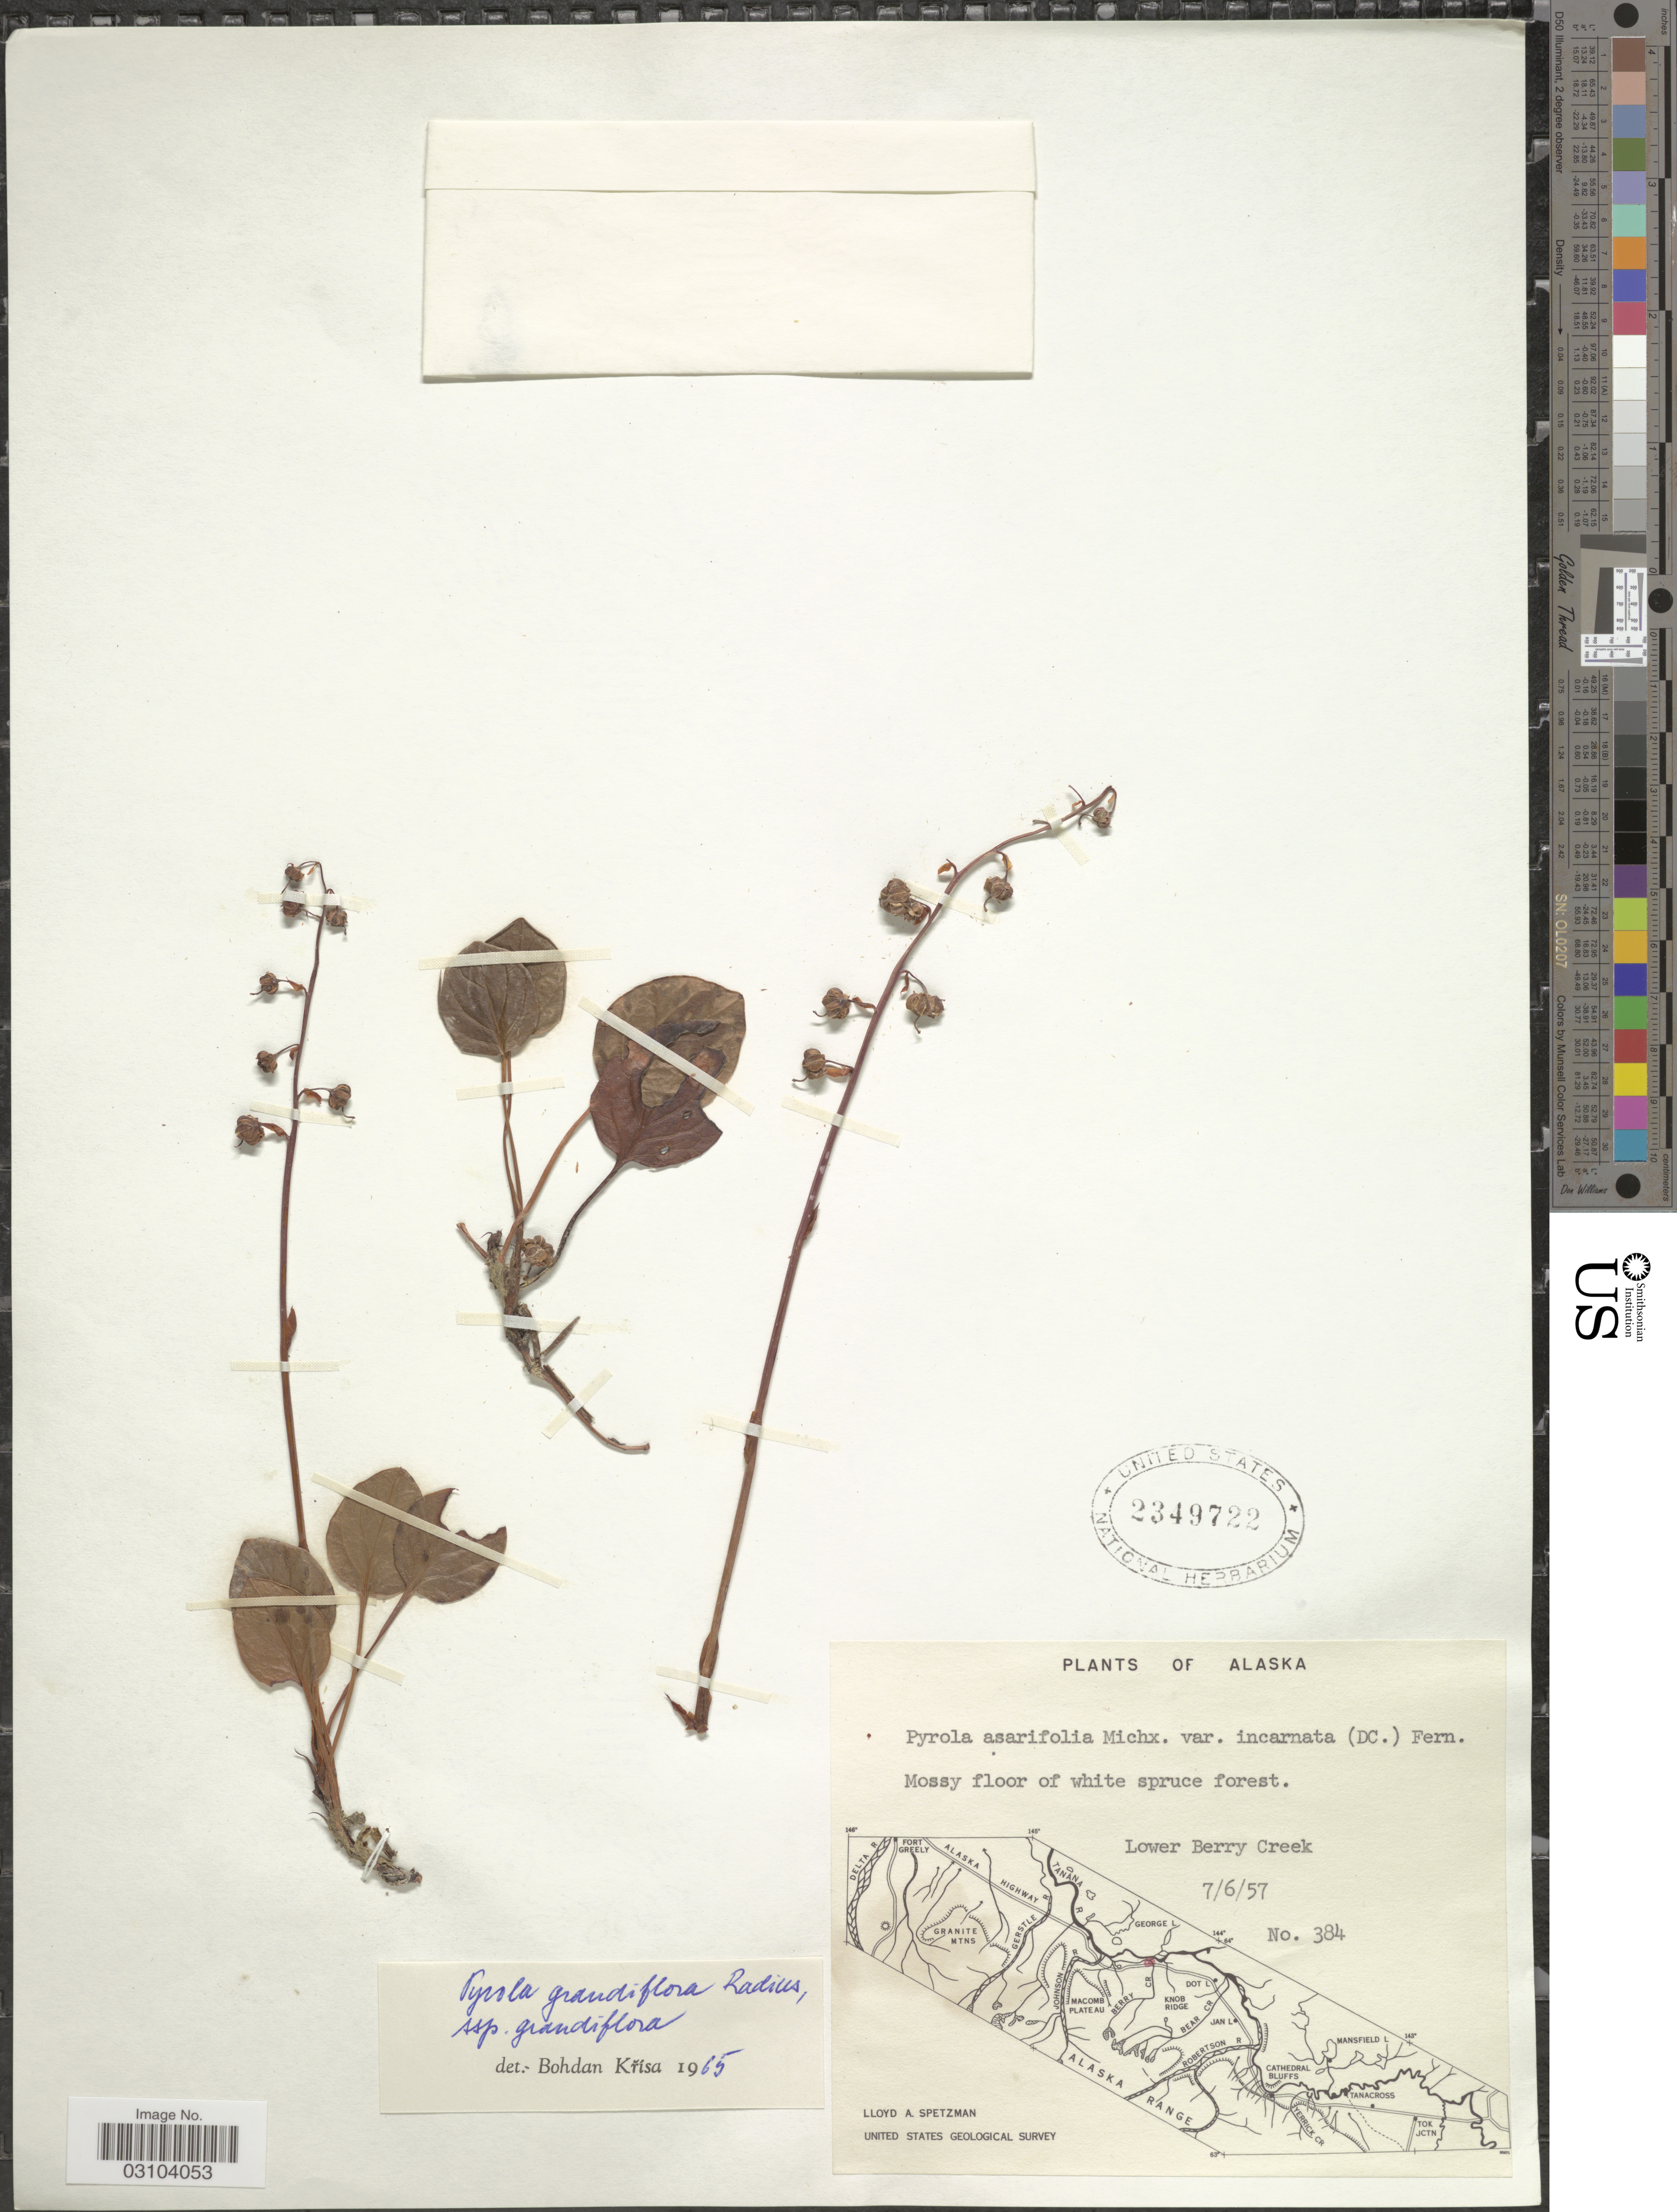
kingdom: Plantae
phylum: Tracheophyta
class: Magnoliopsida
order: Ericales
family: Ericaceae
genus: Pyrola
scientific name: Pyrola grandiflora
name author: Radius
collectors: L. Spetzman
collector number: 384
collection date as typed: Transcribed d/m/y: 6/7/57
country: United States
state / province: Alaska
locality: Lower Berry Creek.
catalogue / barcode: US 2349722